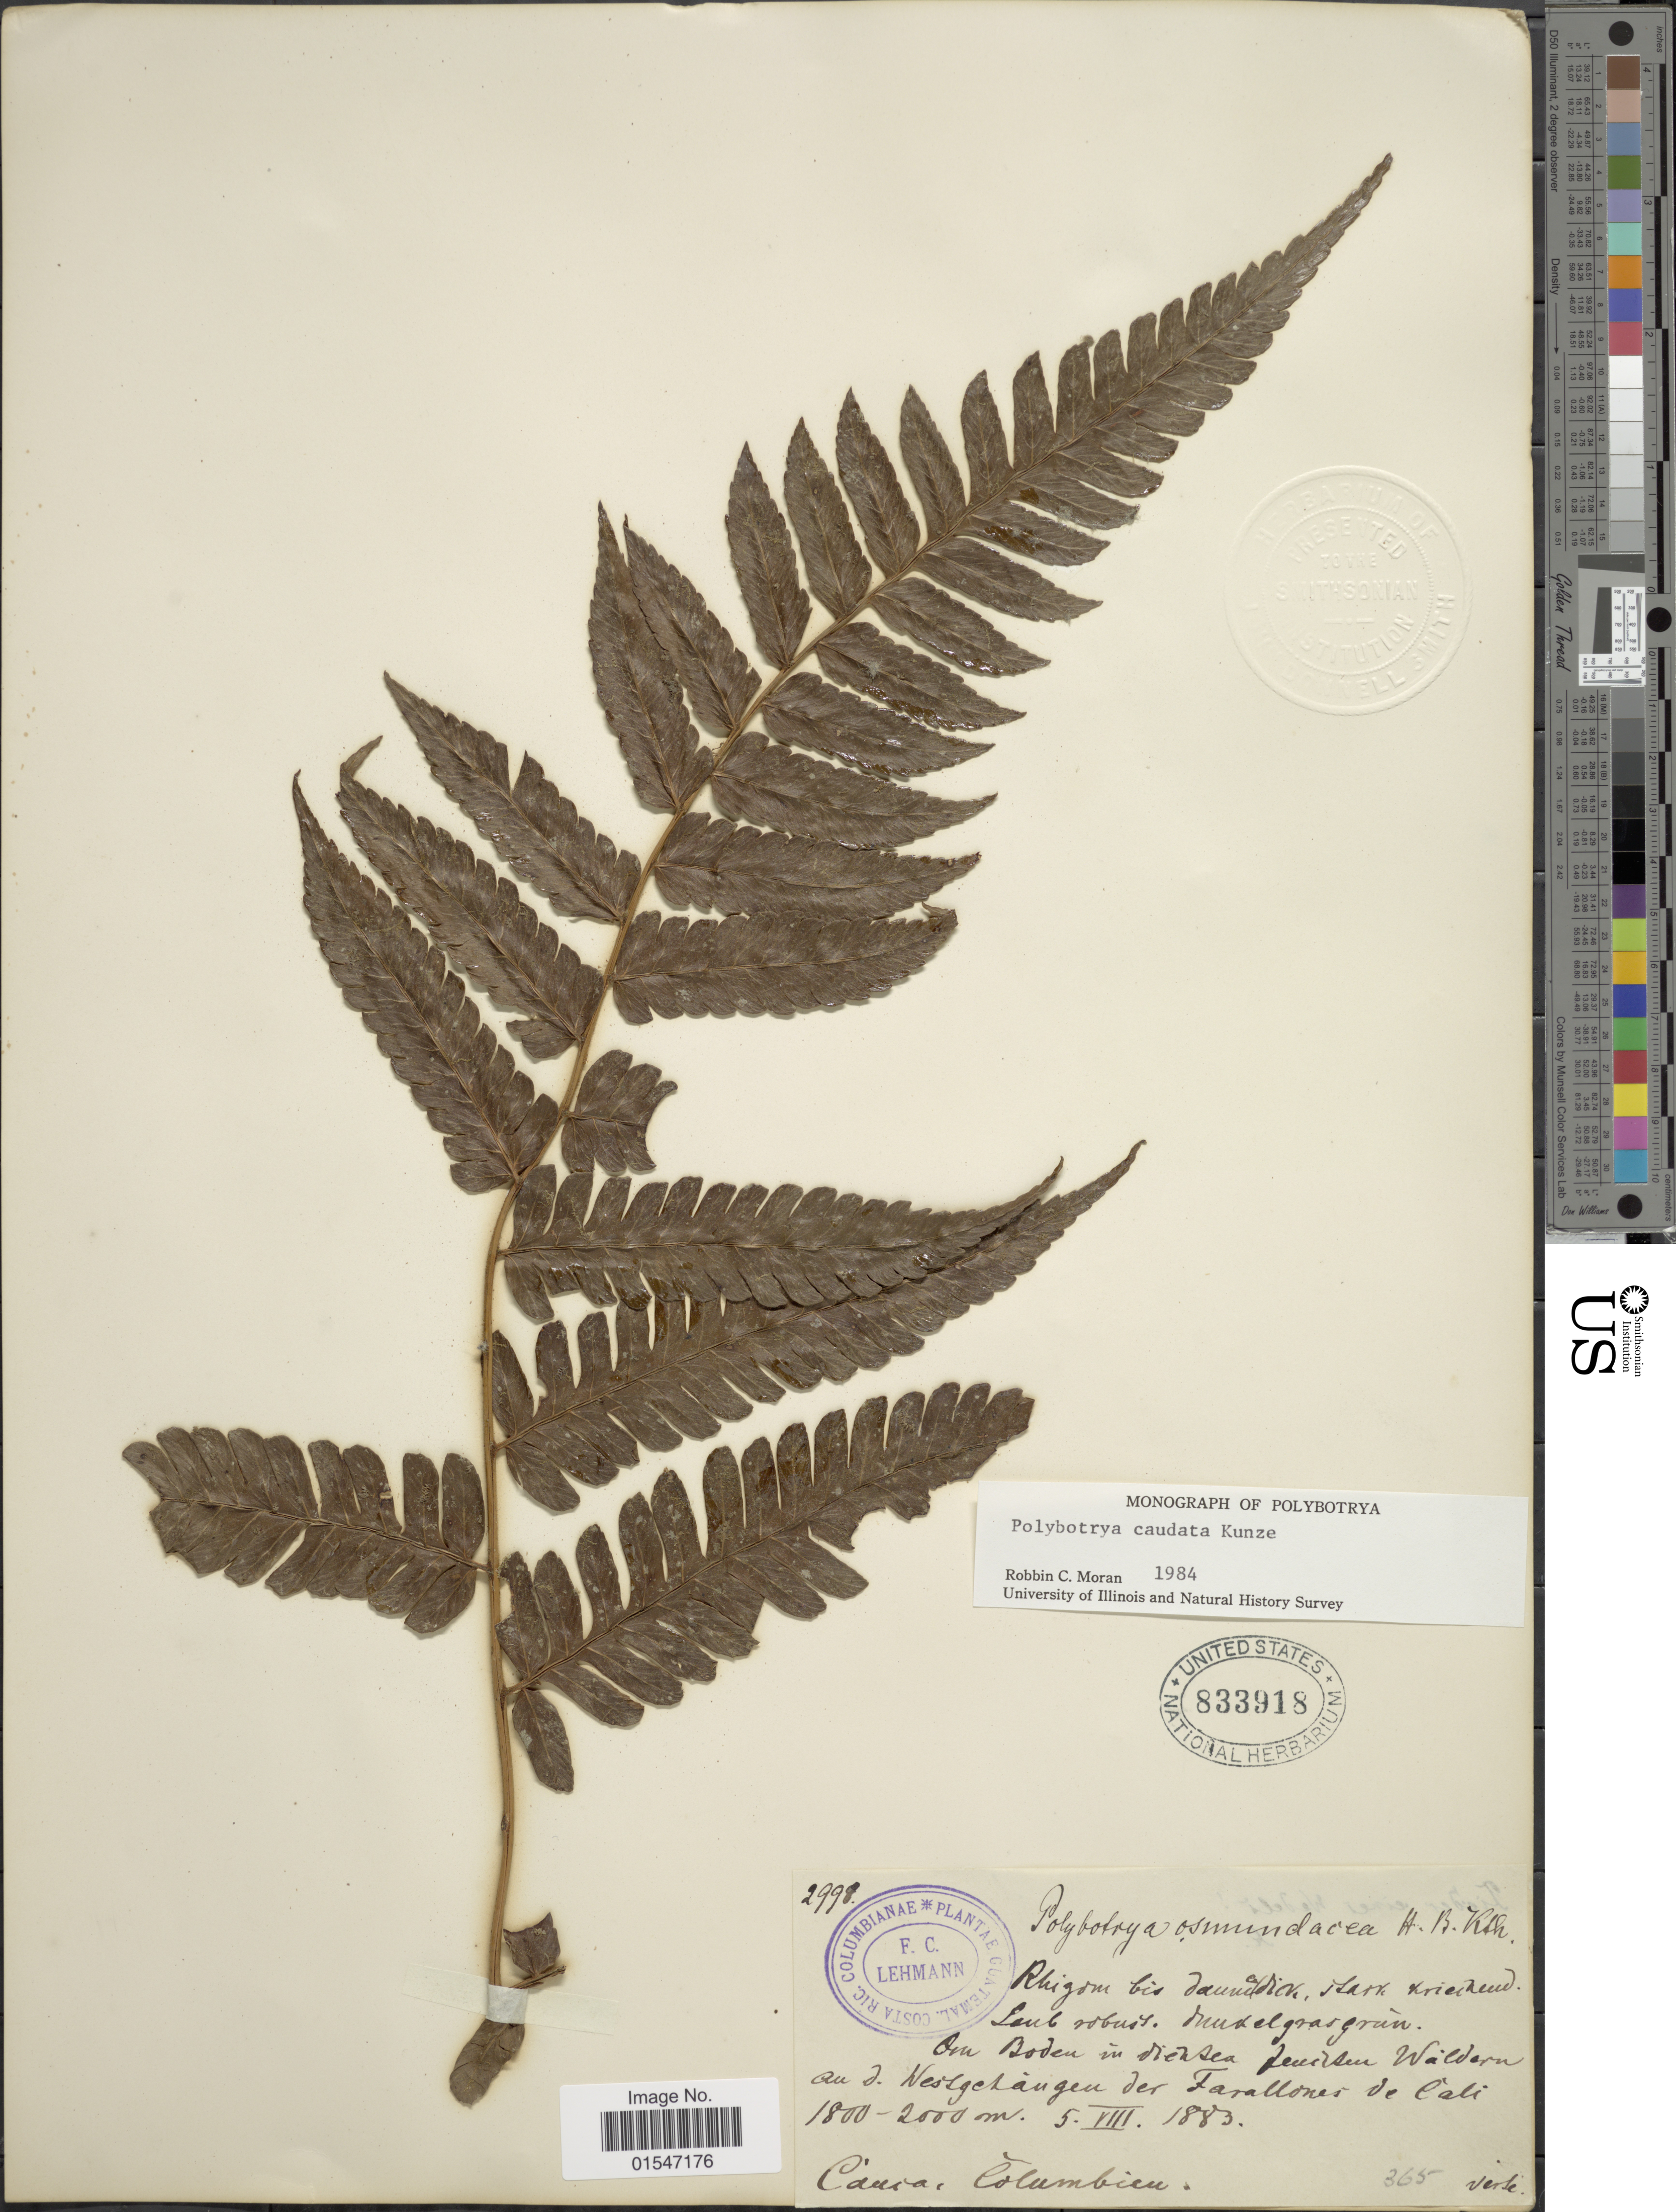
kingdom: Plantae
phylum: Tracheophyta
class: Polypodiopsida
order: Polypodiales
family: Dryopteridaceae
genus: Polybotrya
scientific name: Polybotrya caudata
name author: Kunze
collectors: F. Lehman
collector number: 2998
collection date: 1883-08-05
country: Colombia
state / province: Cauca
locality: Am Boden in lichten feuchten Waldern an d. Westgehaugen der Farallones de Cali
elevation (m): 1800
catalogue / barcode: US 833918